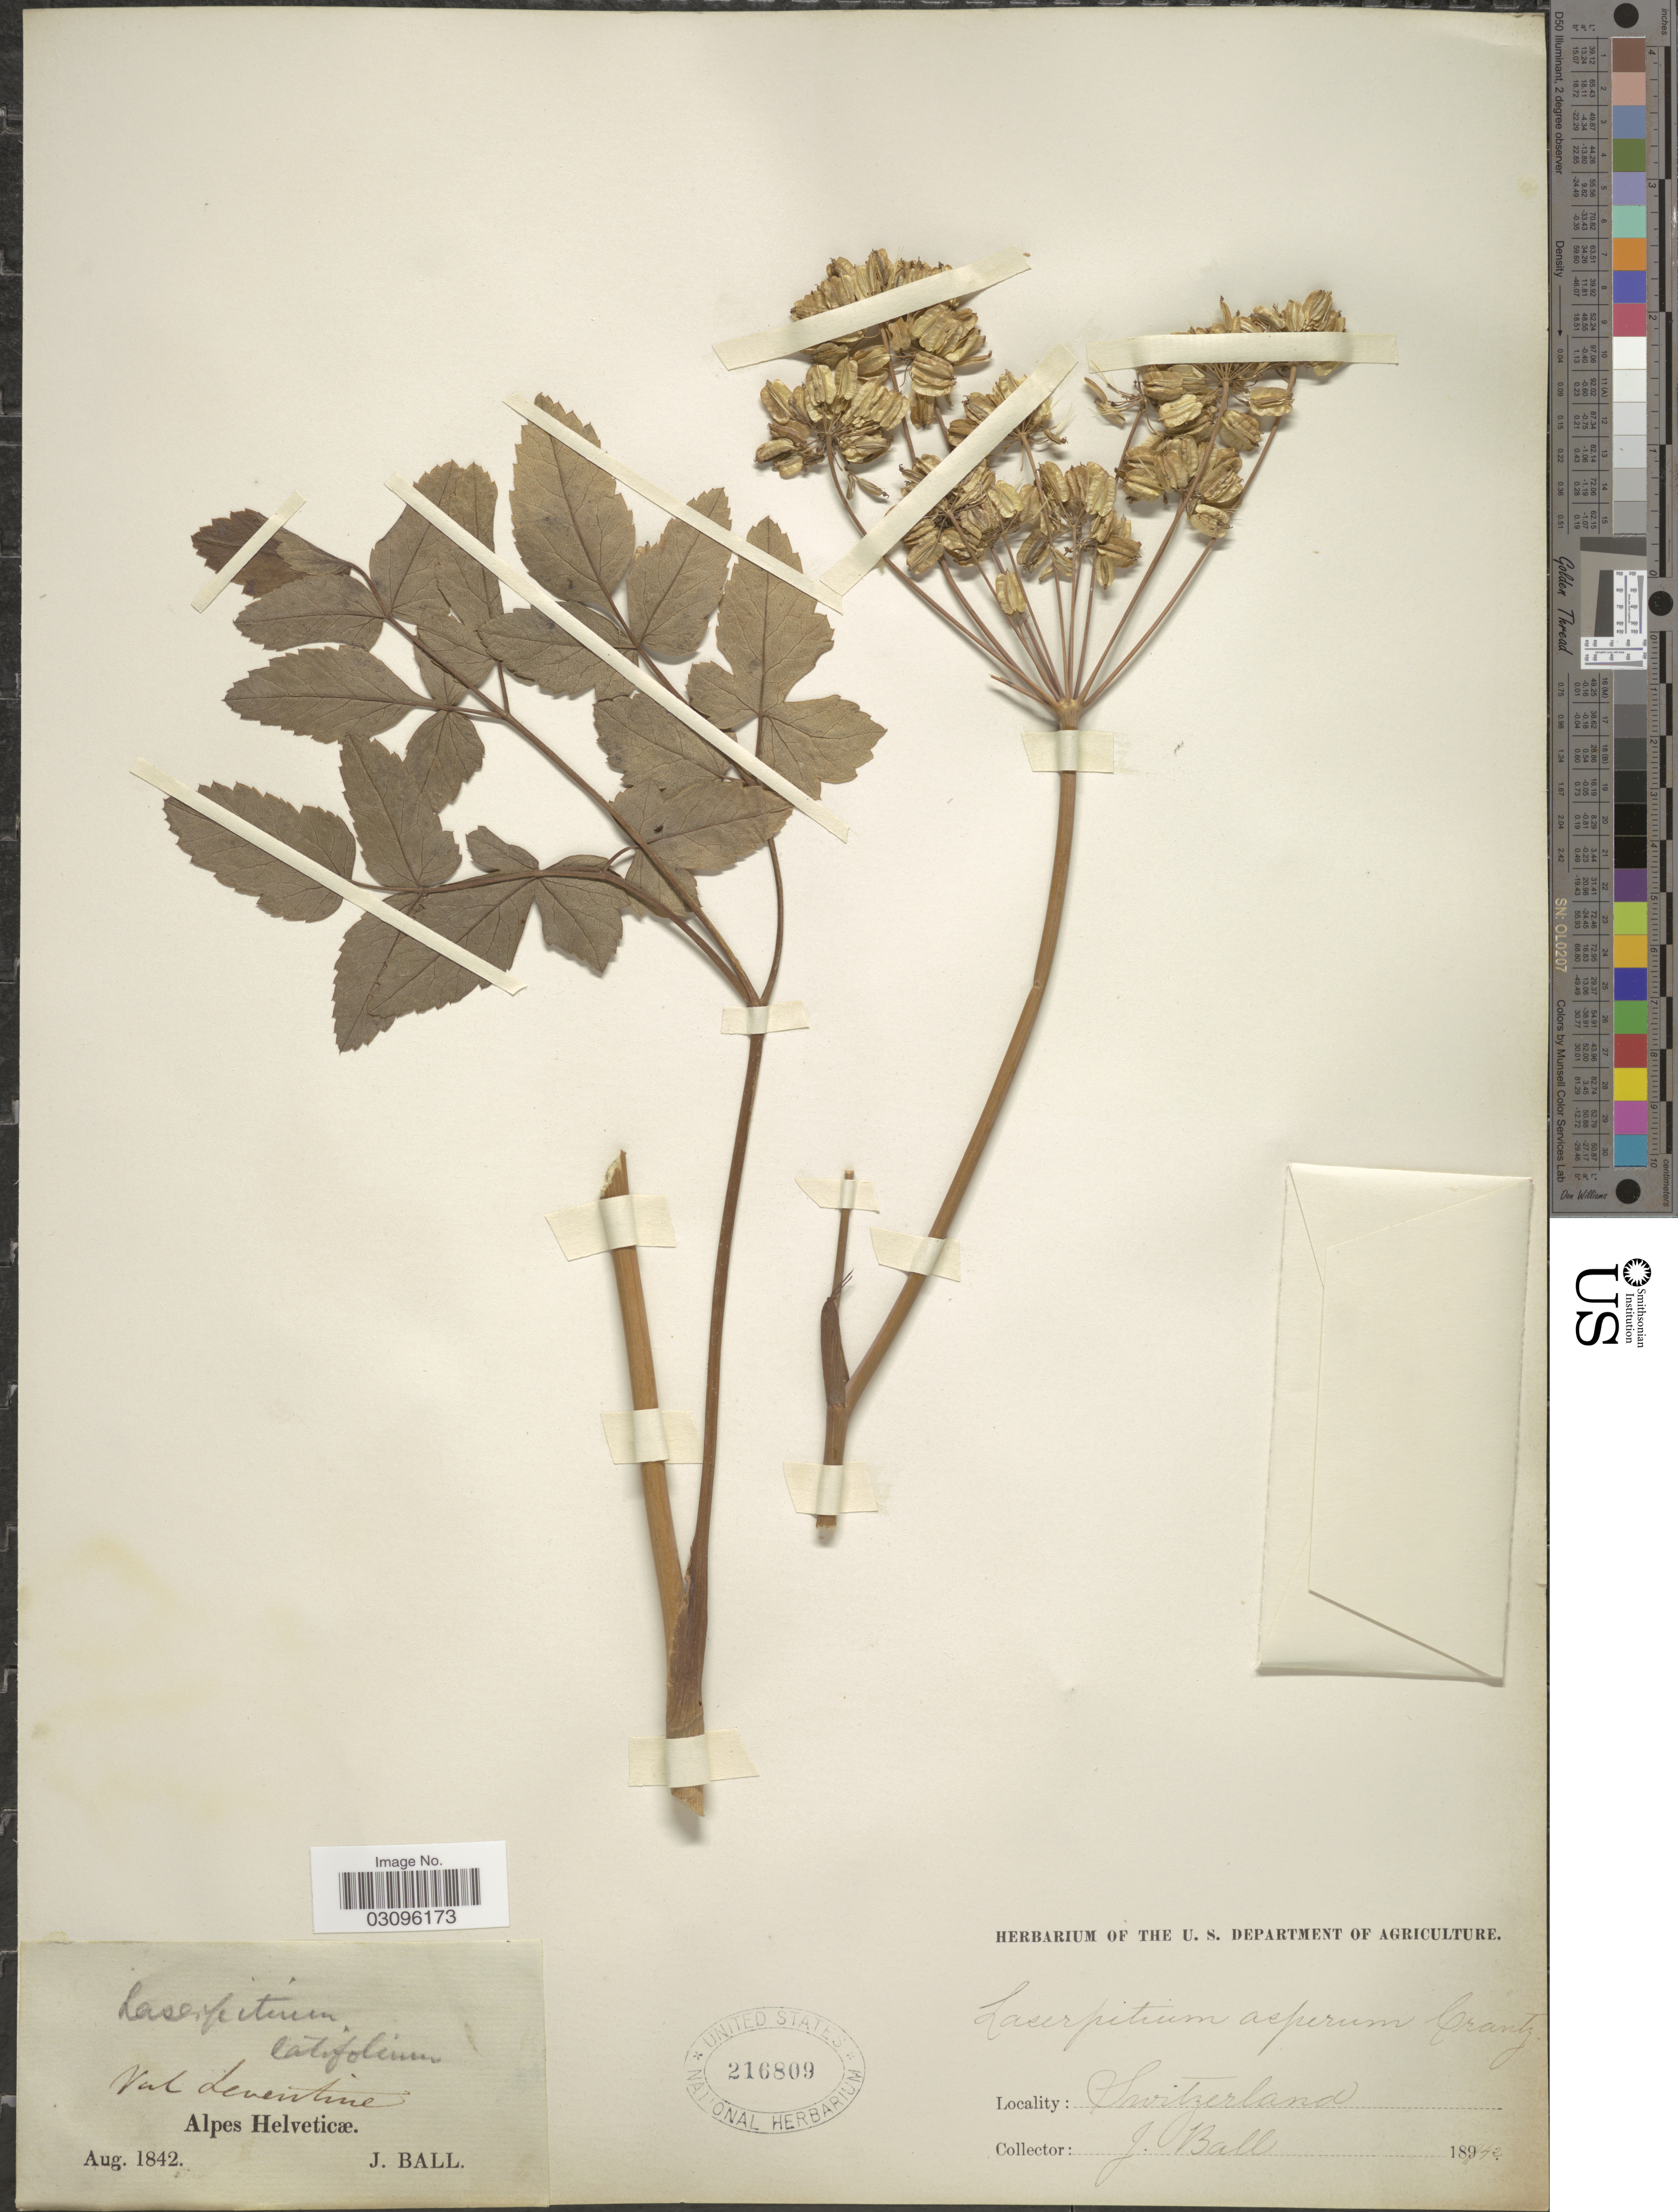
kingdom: Plantae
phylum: Tracheophyta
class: Magnoliopsida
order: Apiales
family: Apiaceae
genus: Laserpitium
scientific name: Laserpitium asperum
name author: Crantz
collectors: J. Ball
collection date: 1842-08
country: Switzerland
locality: Val Leventine. Alpes Helveticæ.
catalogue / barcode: US 216809